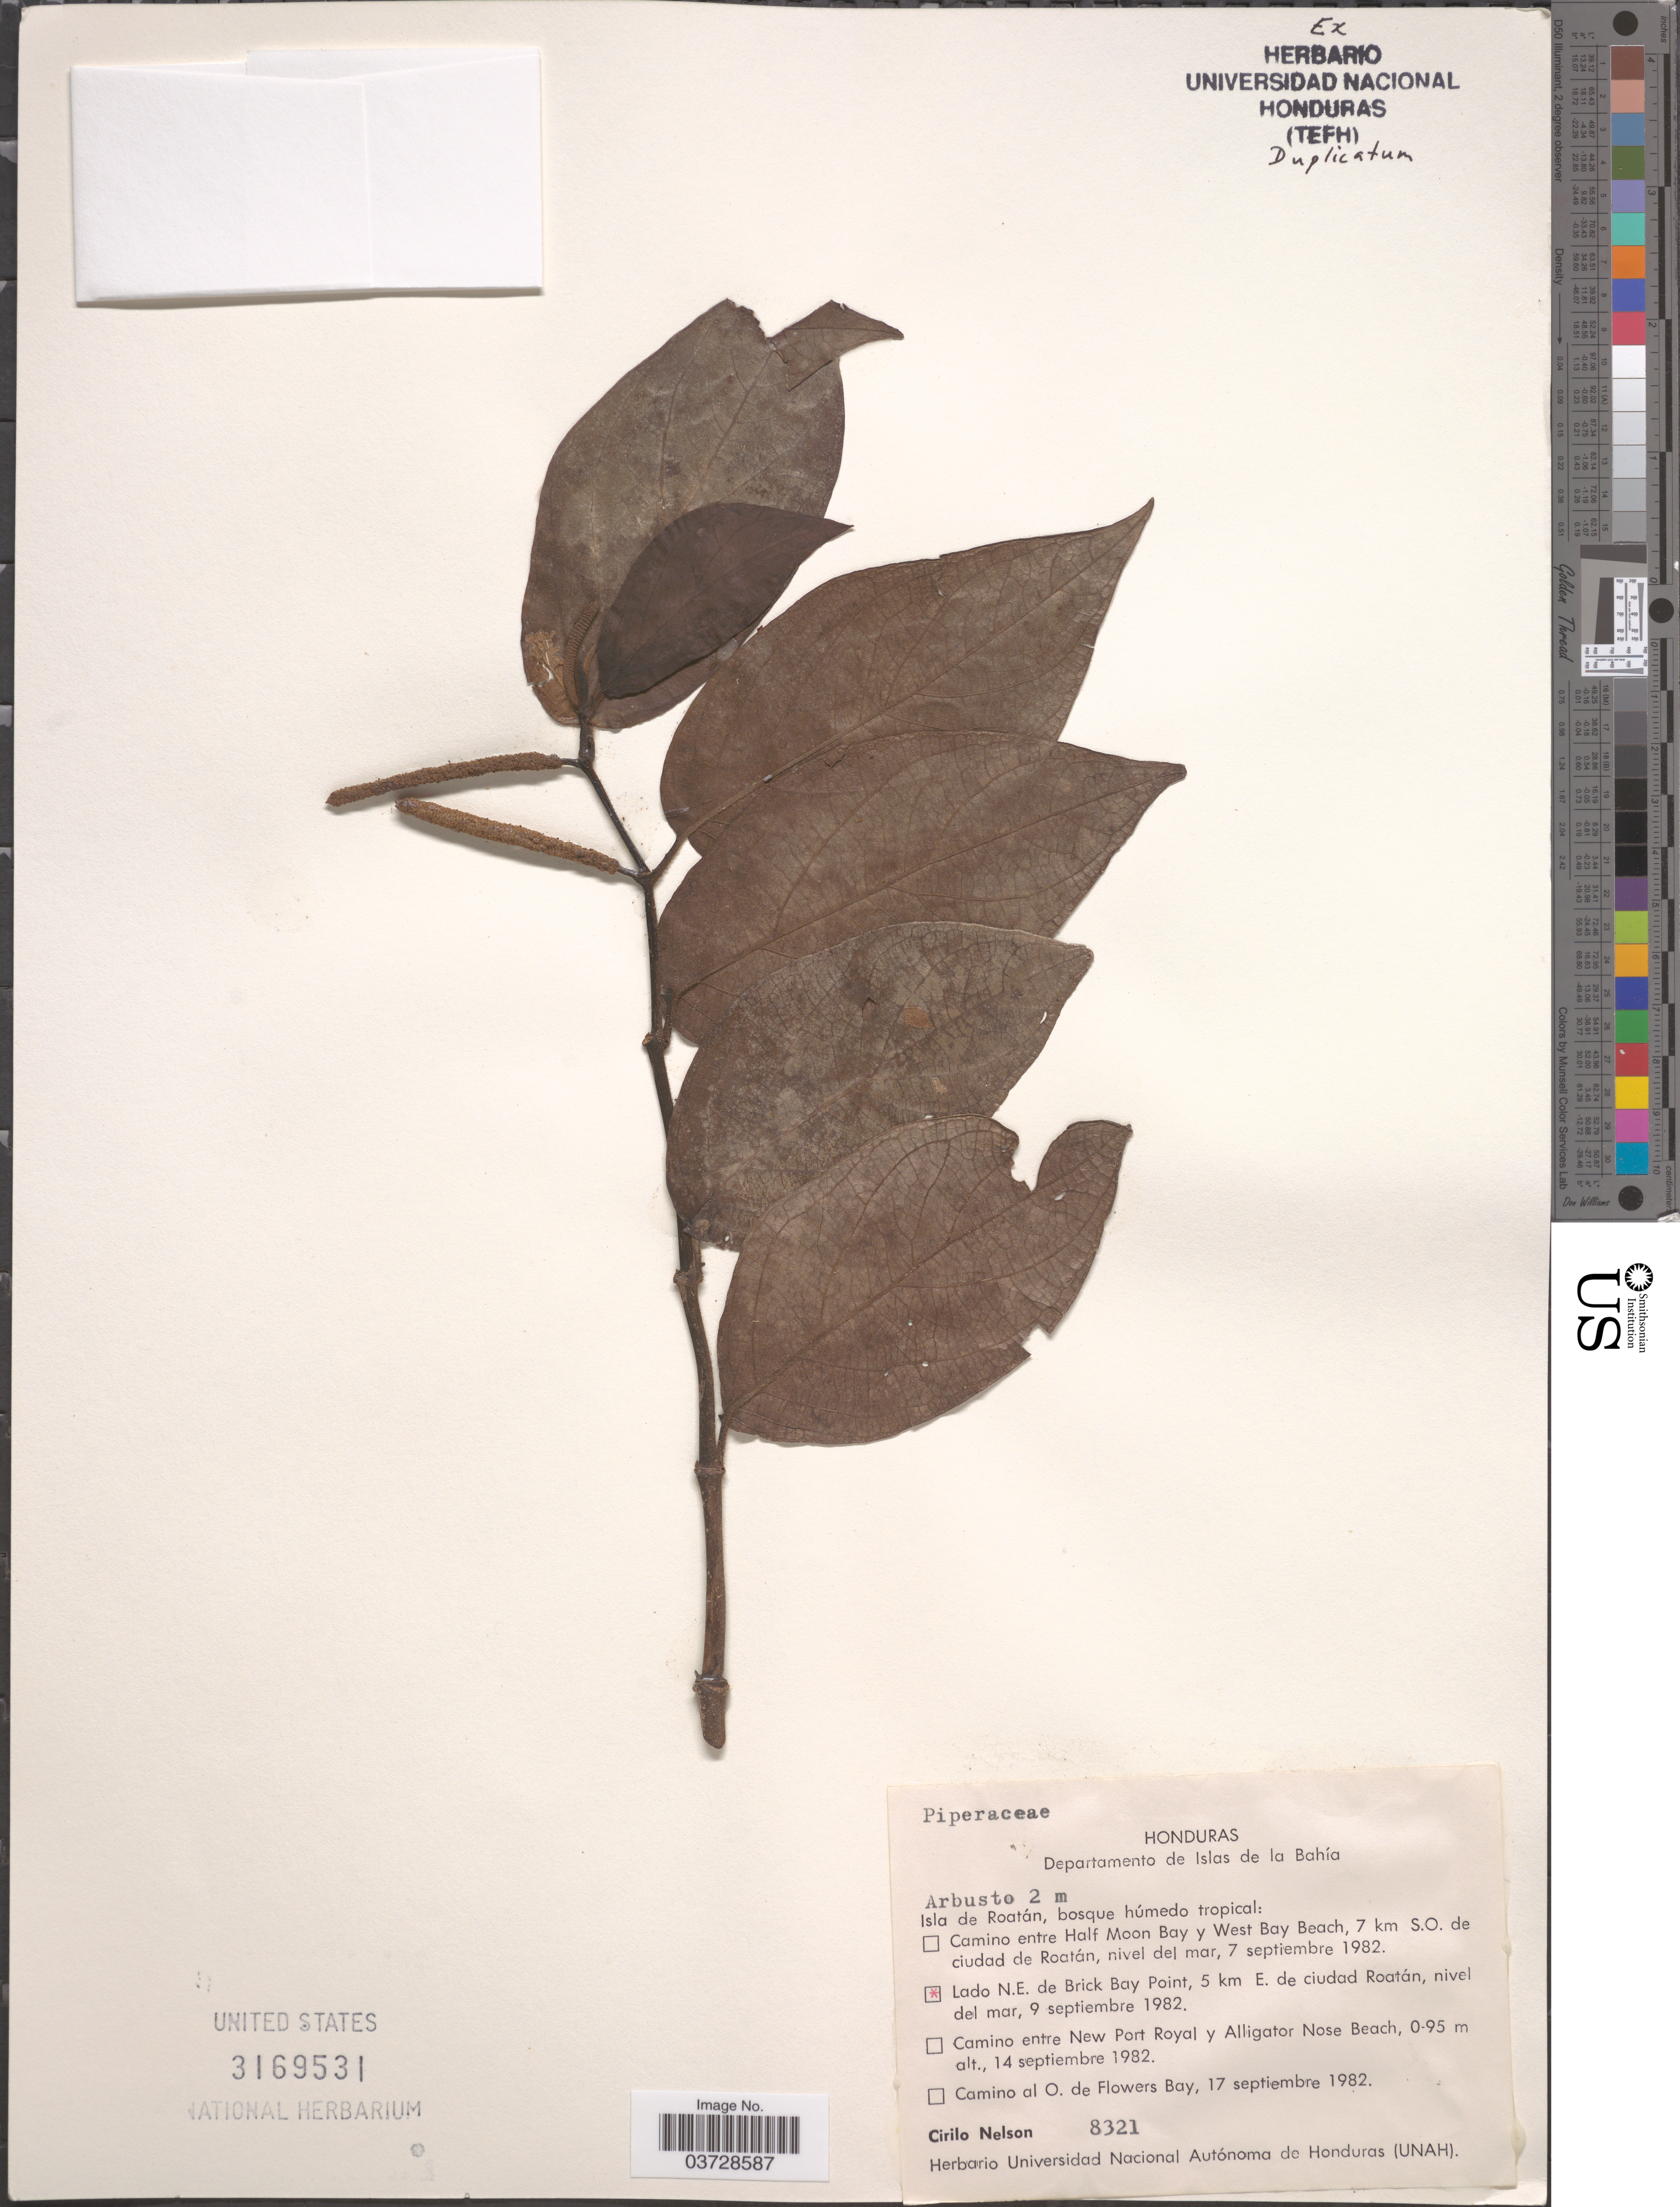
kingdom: Plantae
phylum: Tracheophyta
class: Magnoliopsida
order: Piperales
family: Piperaceae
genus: Piper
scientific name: Piper sp.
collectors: C. Nelson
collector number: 8321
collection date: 1982-09-09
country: Honduras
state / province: Islas de la Bahía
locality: Departamento de Islas de la Bahía. Lado N.E. de Brick Bay Point, 5 km E. de ciudad Roatán.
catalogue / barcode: US 3169531